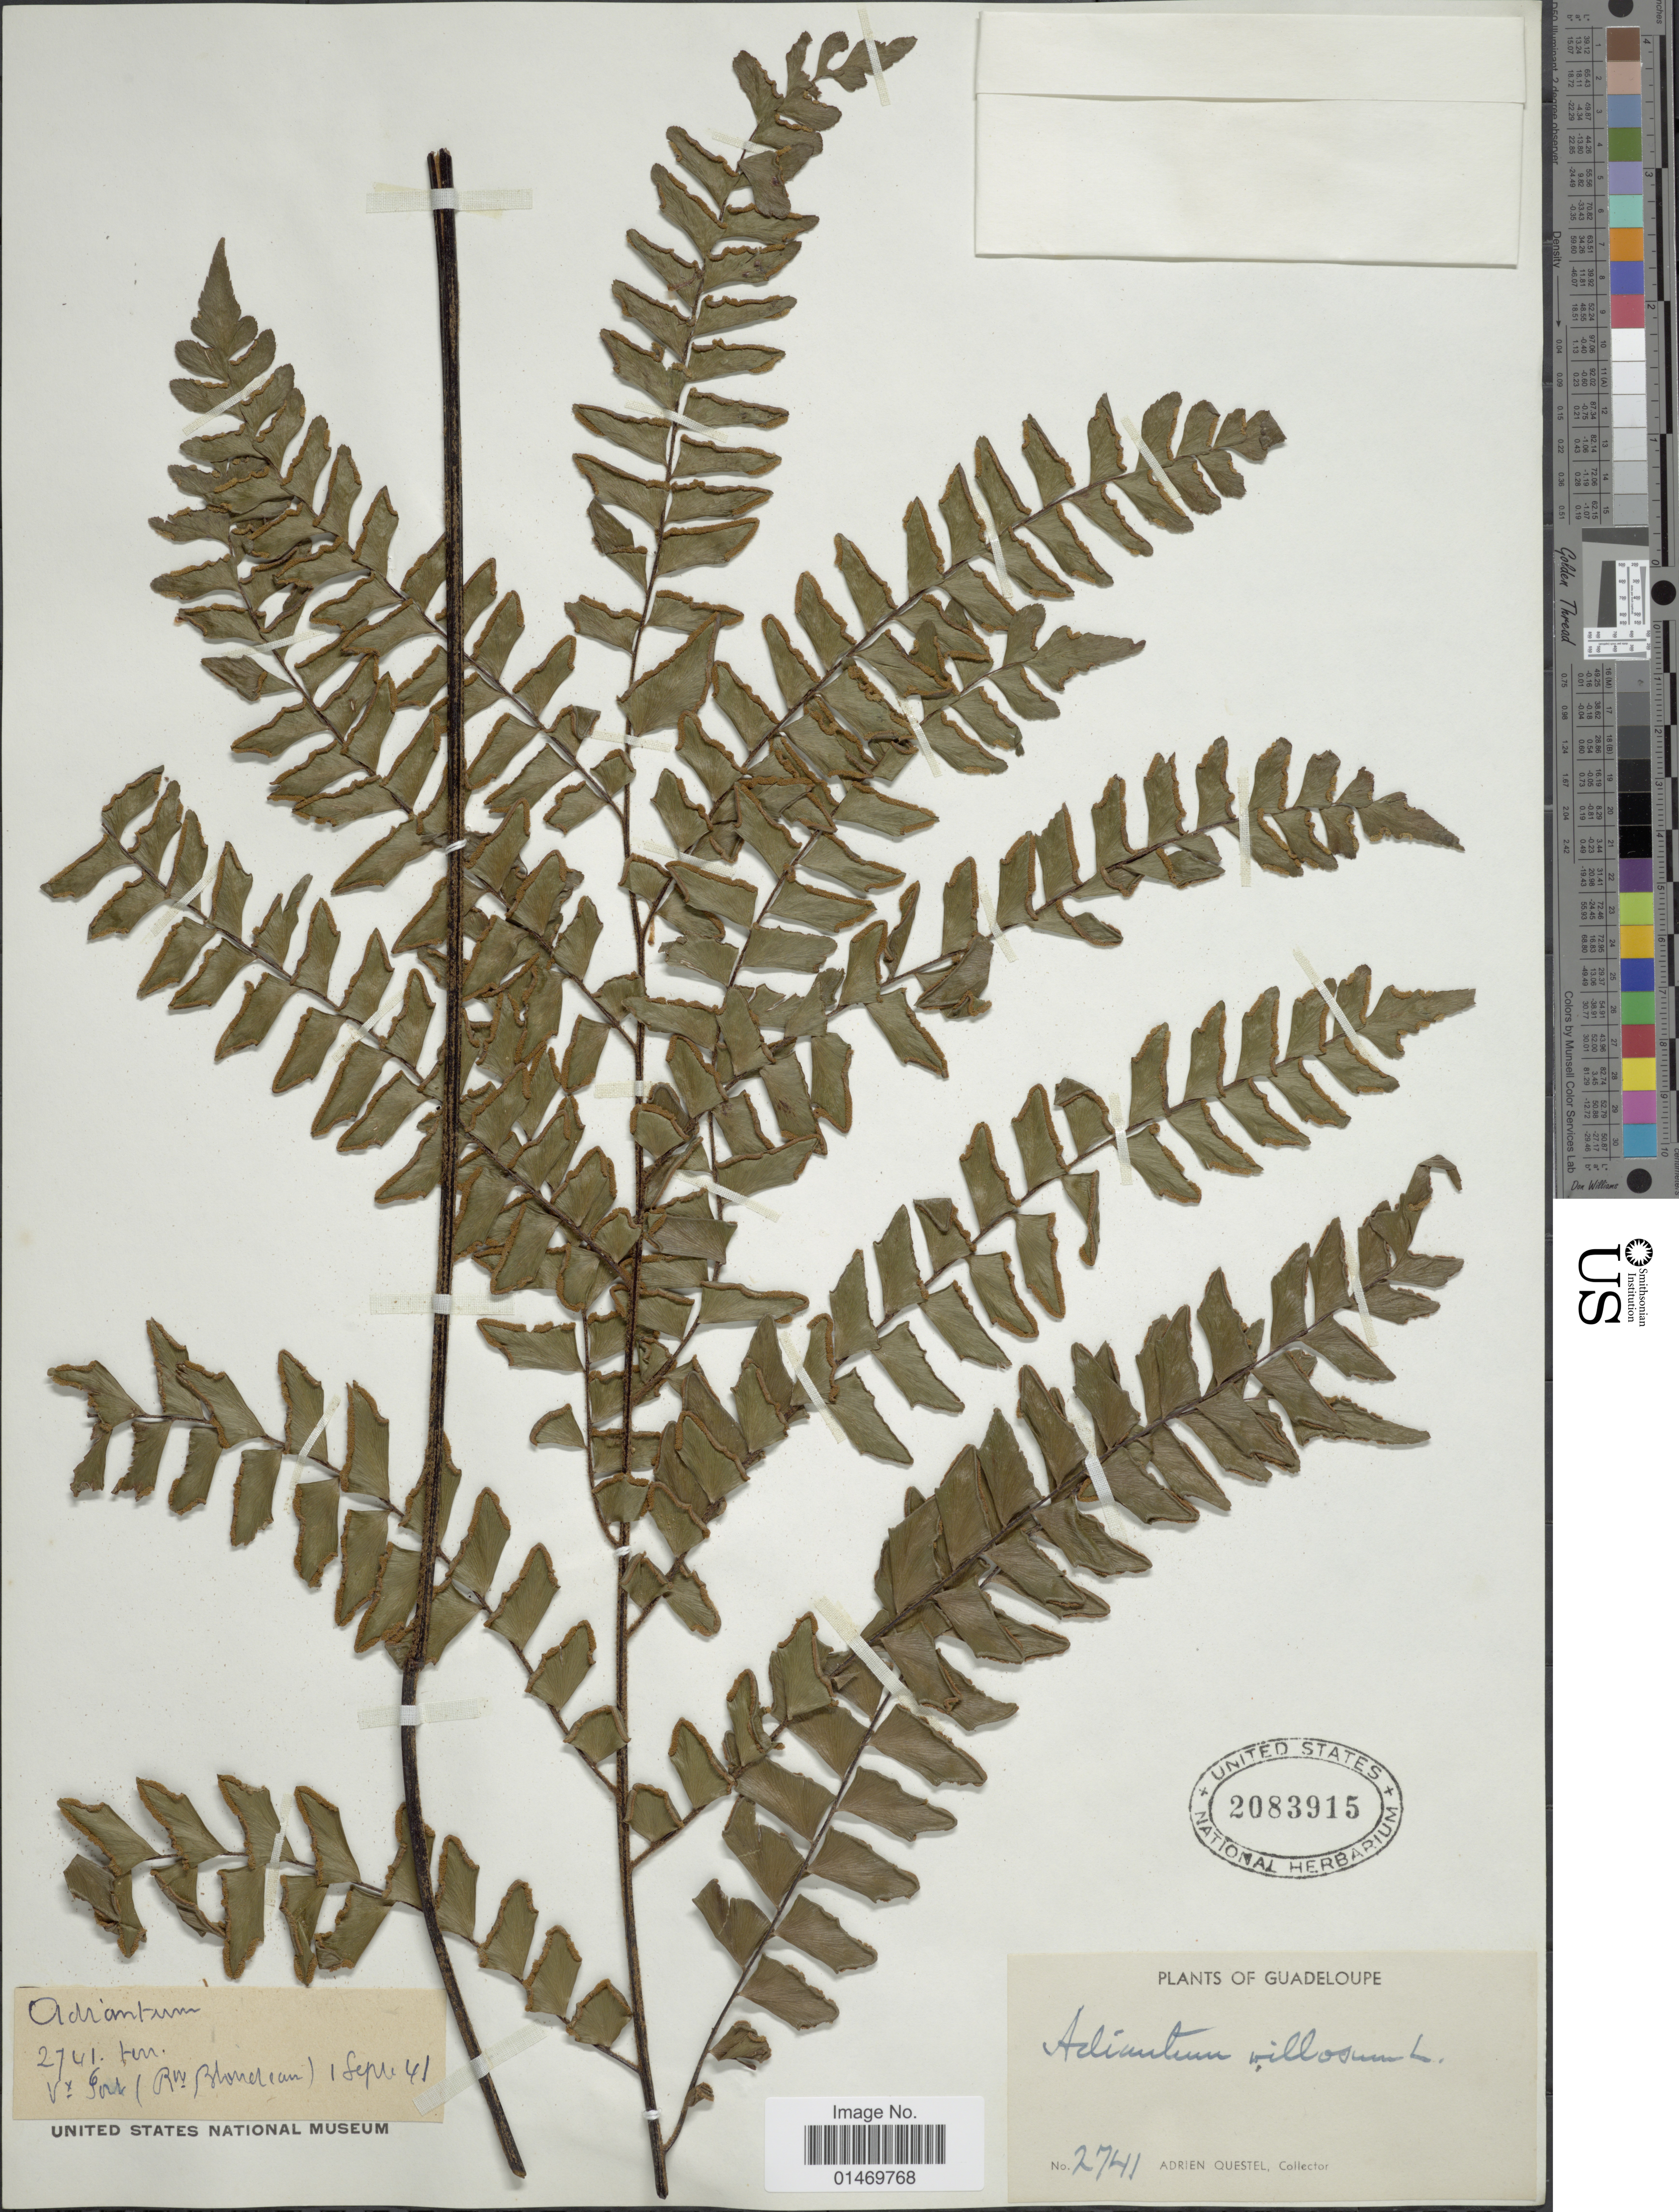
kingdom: Plantae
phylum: Tracheophyta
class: Polypodiopsida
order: Polypodiales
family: Pteridaceae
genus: Adiantum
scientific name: Adiantum villosum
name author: L.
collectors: A. Questel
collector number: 2741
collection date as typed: Transcribed d/m/y: 1/9/41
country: Guadeloupe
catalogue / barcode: US 2083915